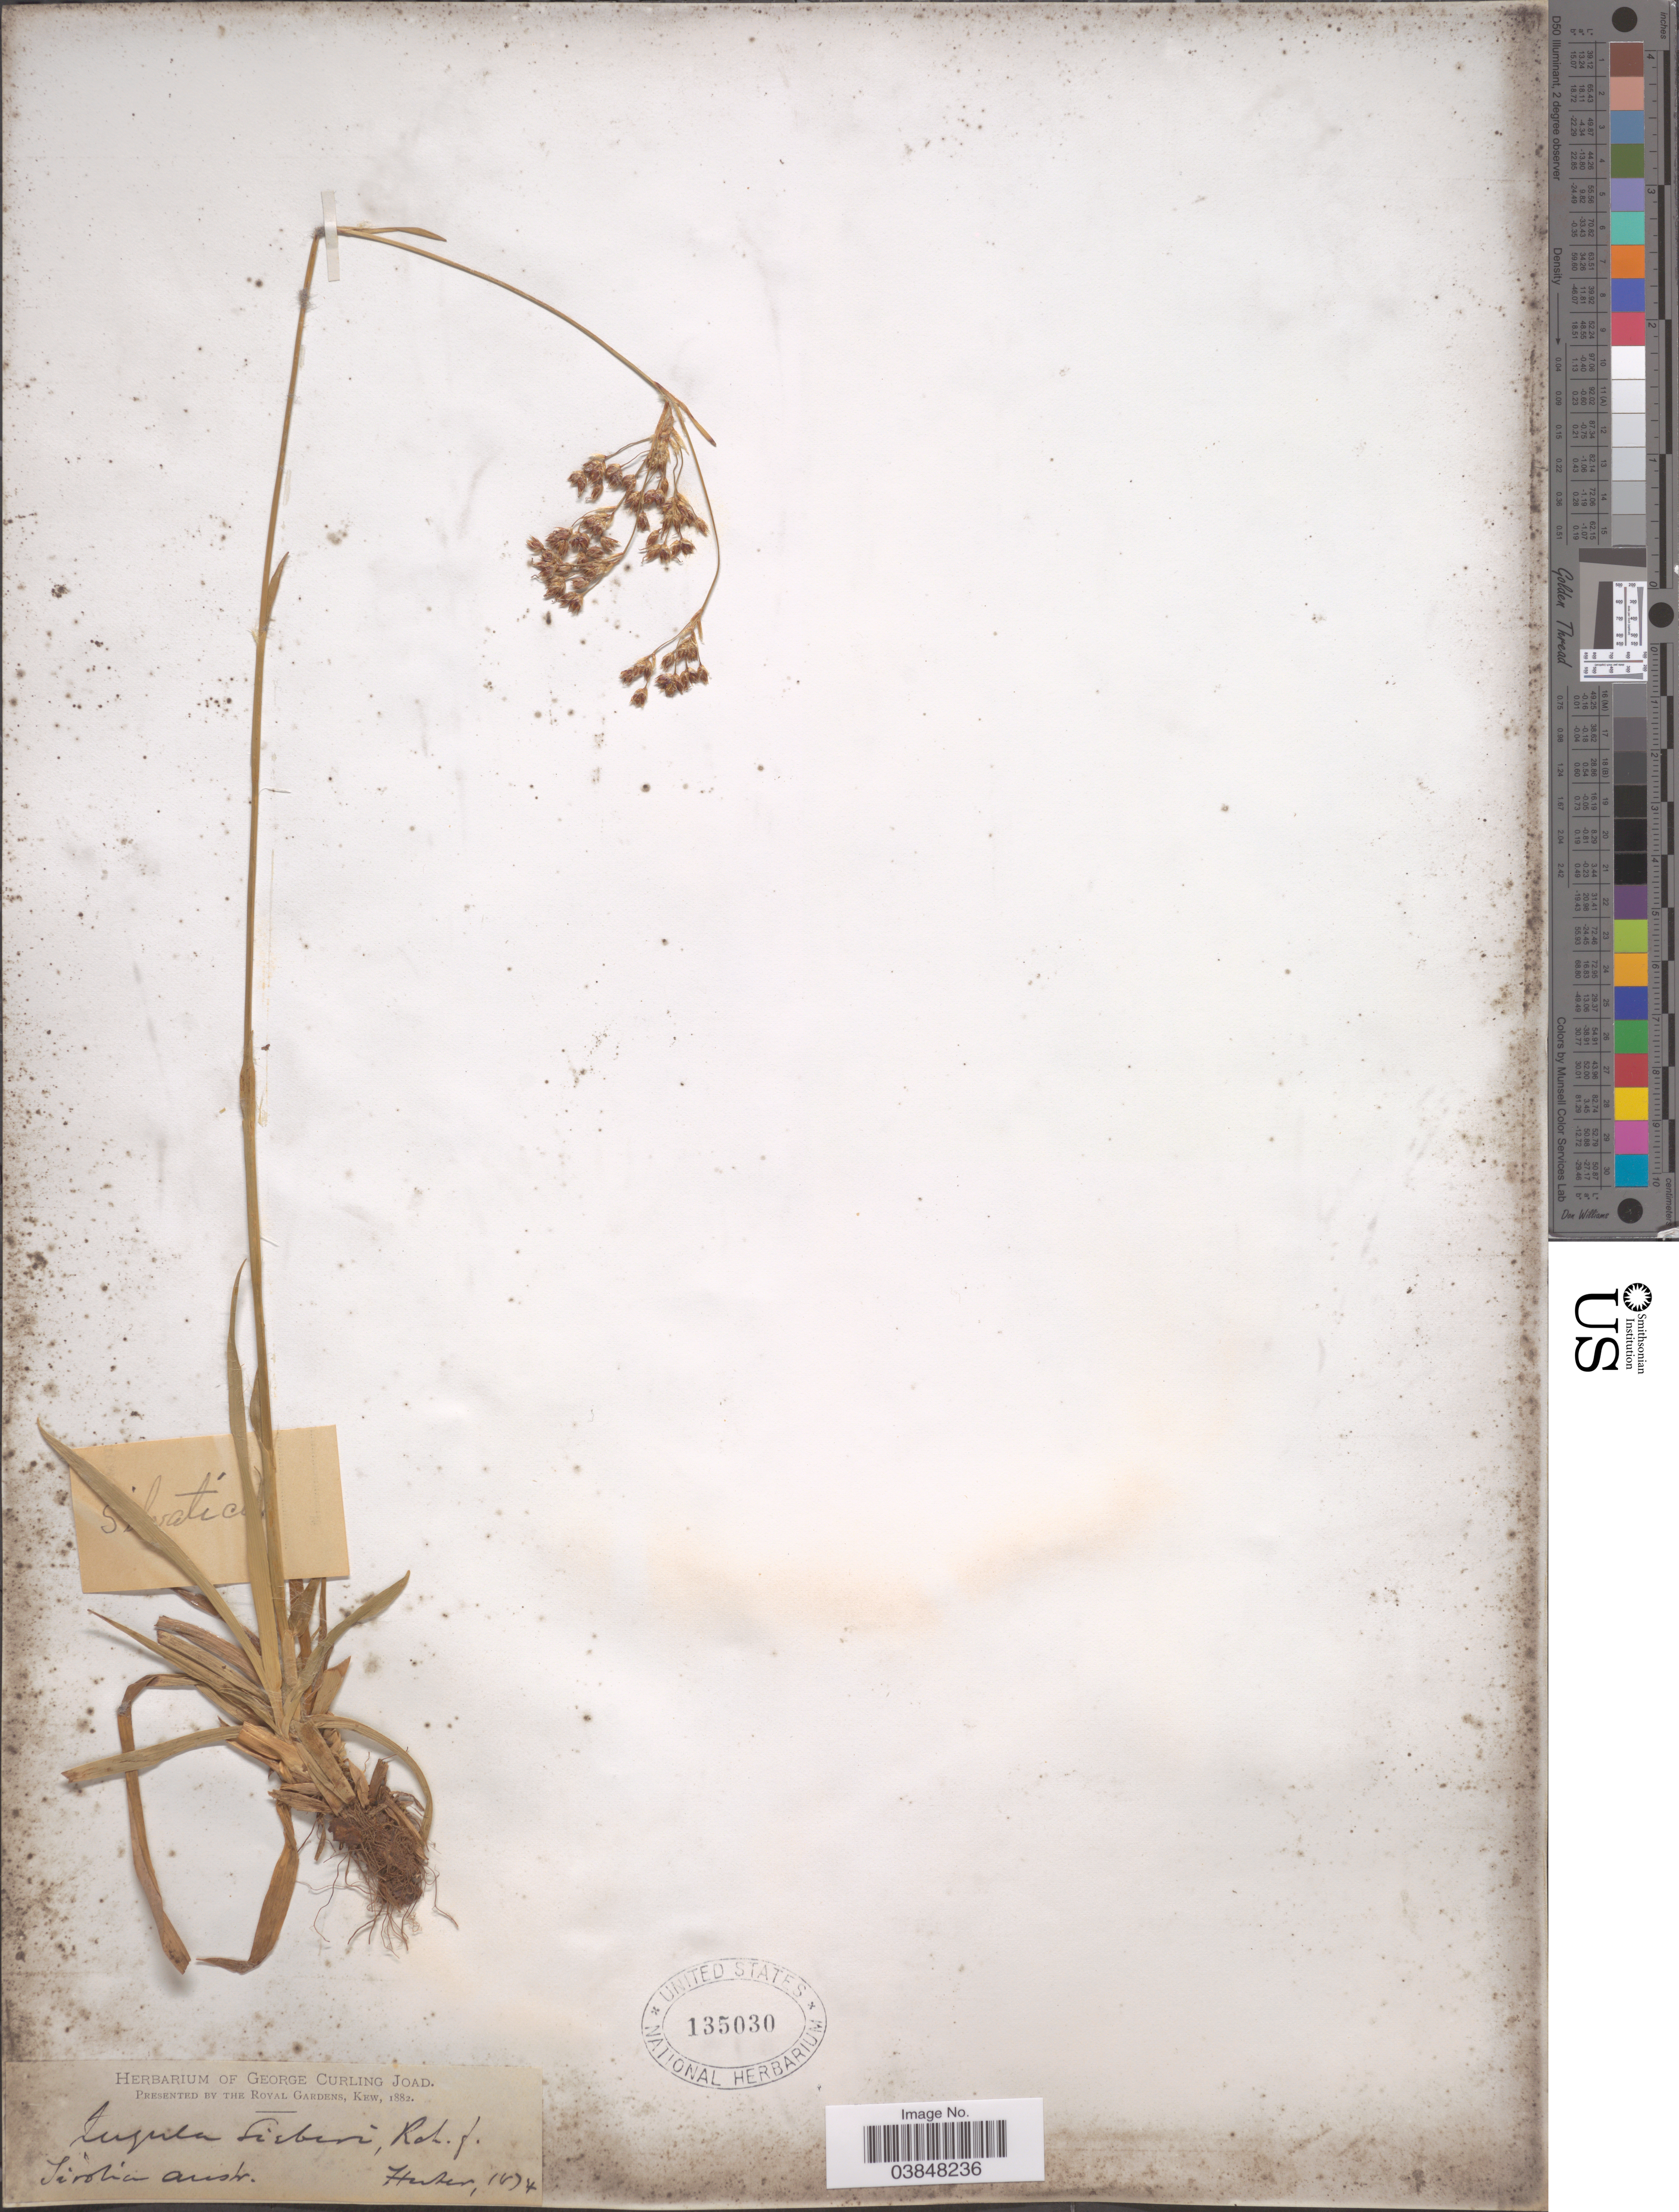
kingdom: Plantae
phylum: Tracheophyta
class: Liliopsida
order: Poales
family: Juncaceae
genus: Luzula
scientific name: Luzula sylvatica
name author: (Huds.) Gaudin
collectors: -. Huter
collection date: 1874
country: Austria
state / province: Tirol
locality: Tirolia austr.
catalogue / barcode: US 135030